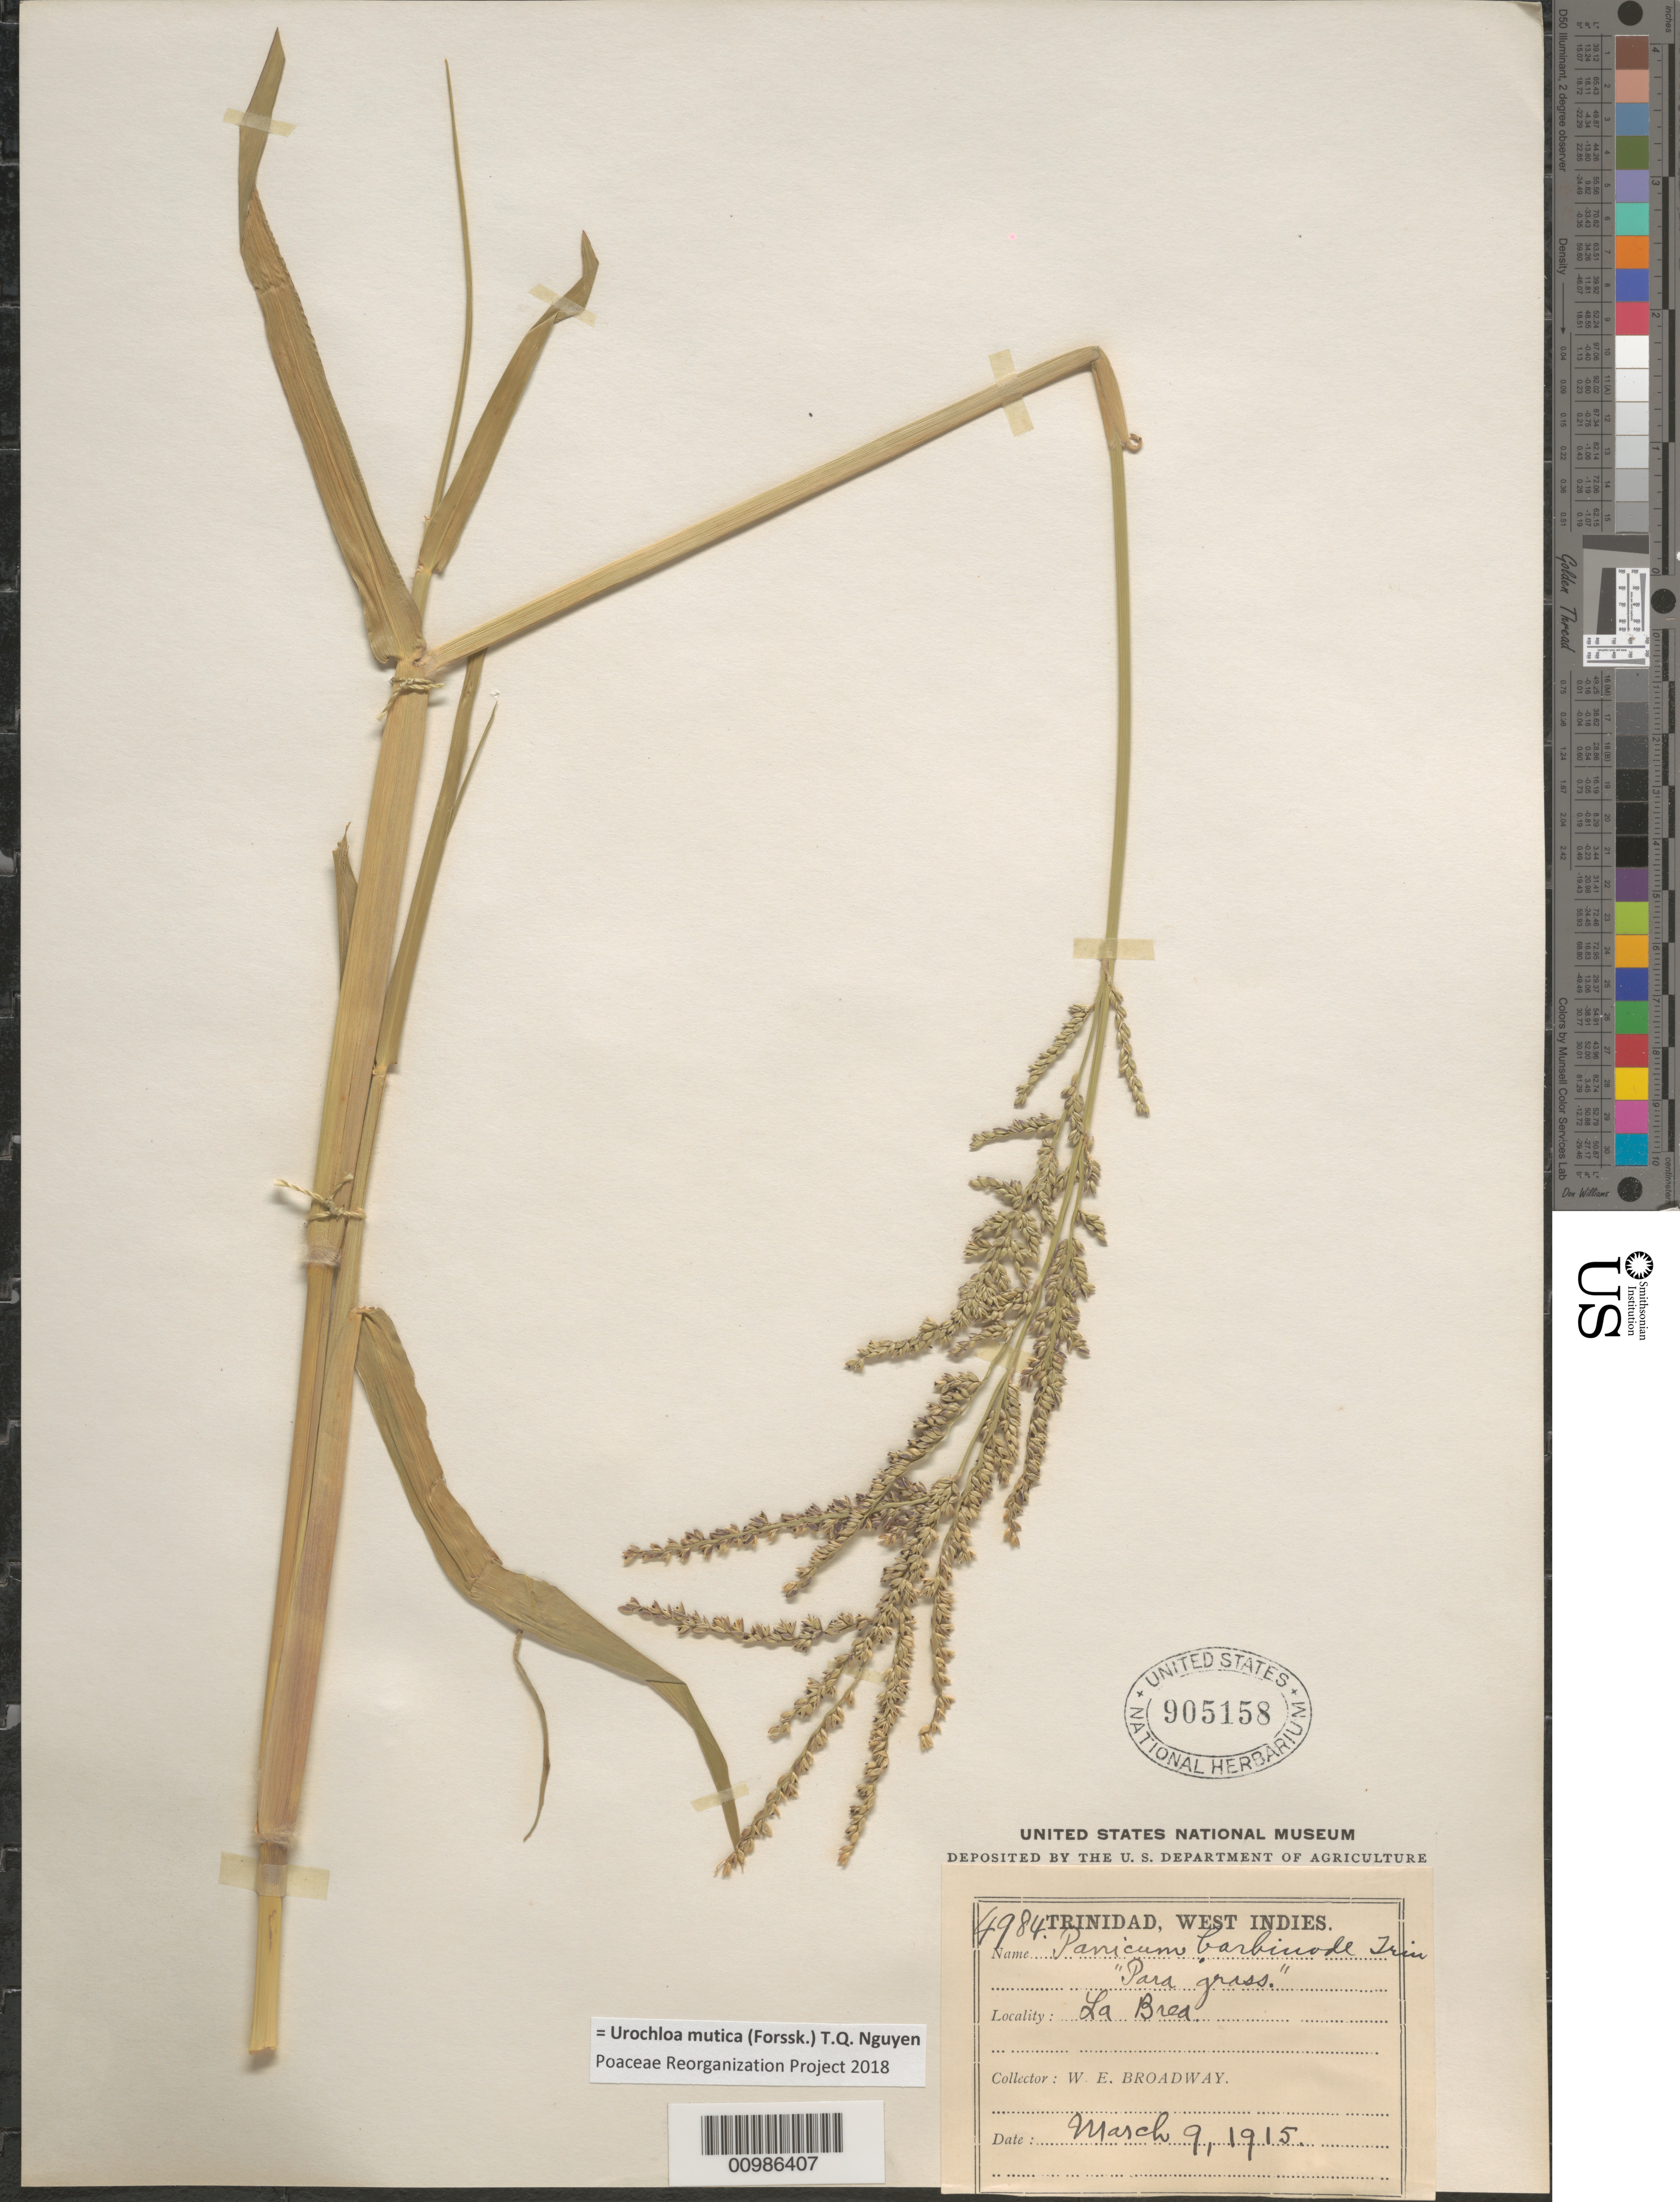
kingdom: Plantae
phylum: Tracheophyta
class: Liliopsida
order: Poales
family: Poaceae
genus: Brachiaria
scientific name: Brachiaria mutica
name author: (Forssk.) Stapf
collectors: W. E. Broadway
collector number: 4984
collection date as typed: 09 Mar 1915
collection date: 1915-03-09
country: Trinidad and Tobago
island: Trinidad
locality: La Brea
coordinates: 0 N, 0 E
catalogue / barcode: US 905158